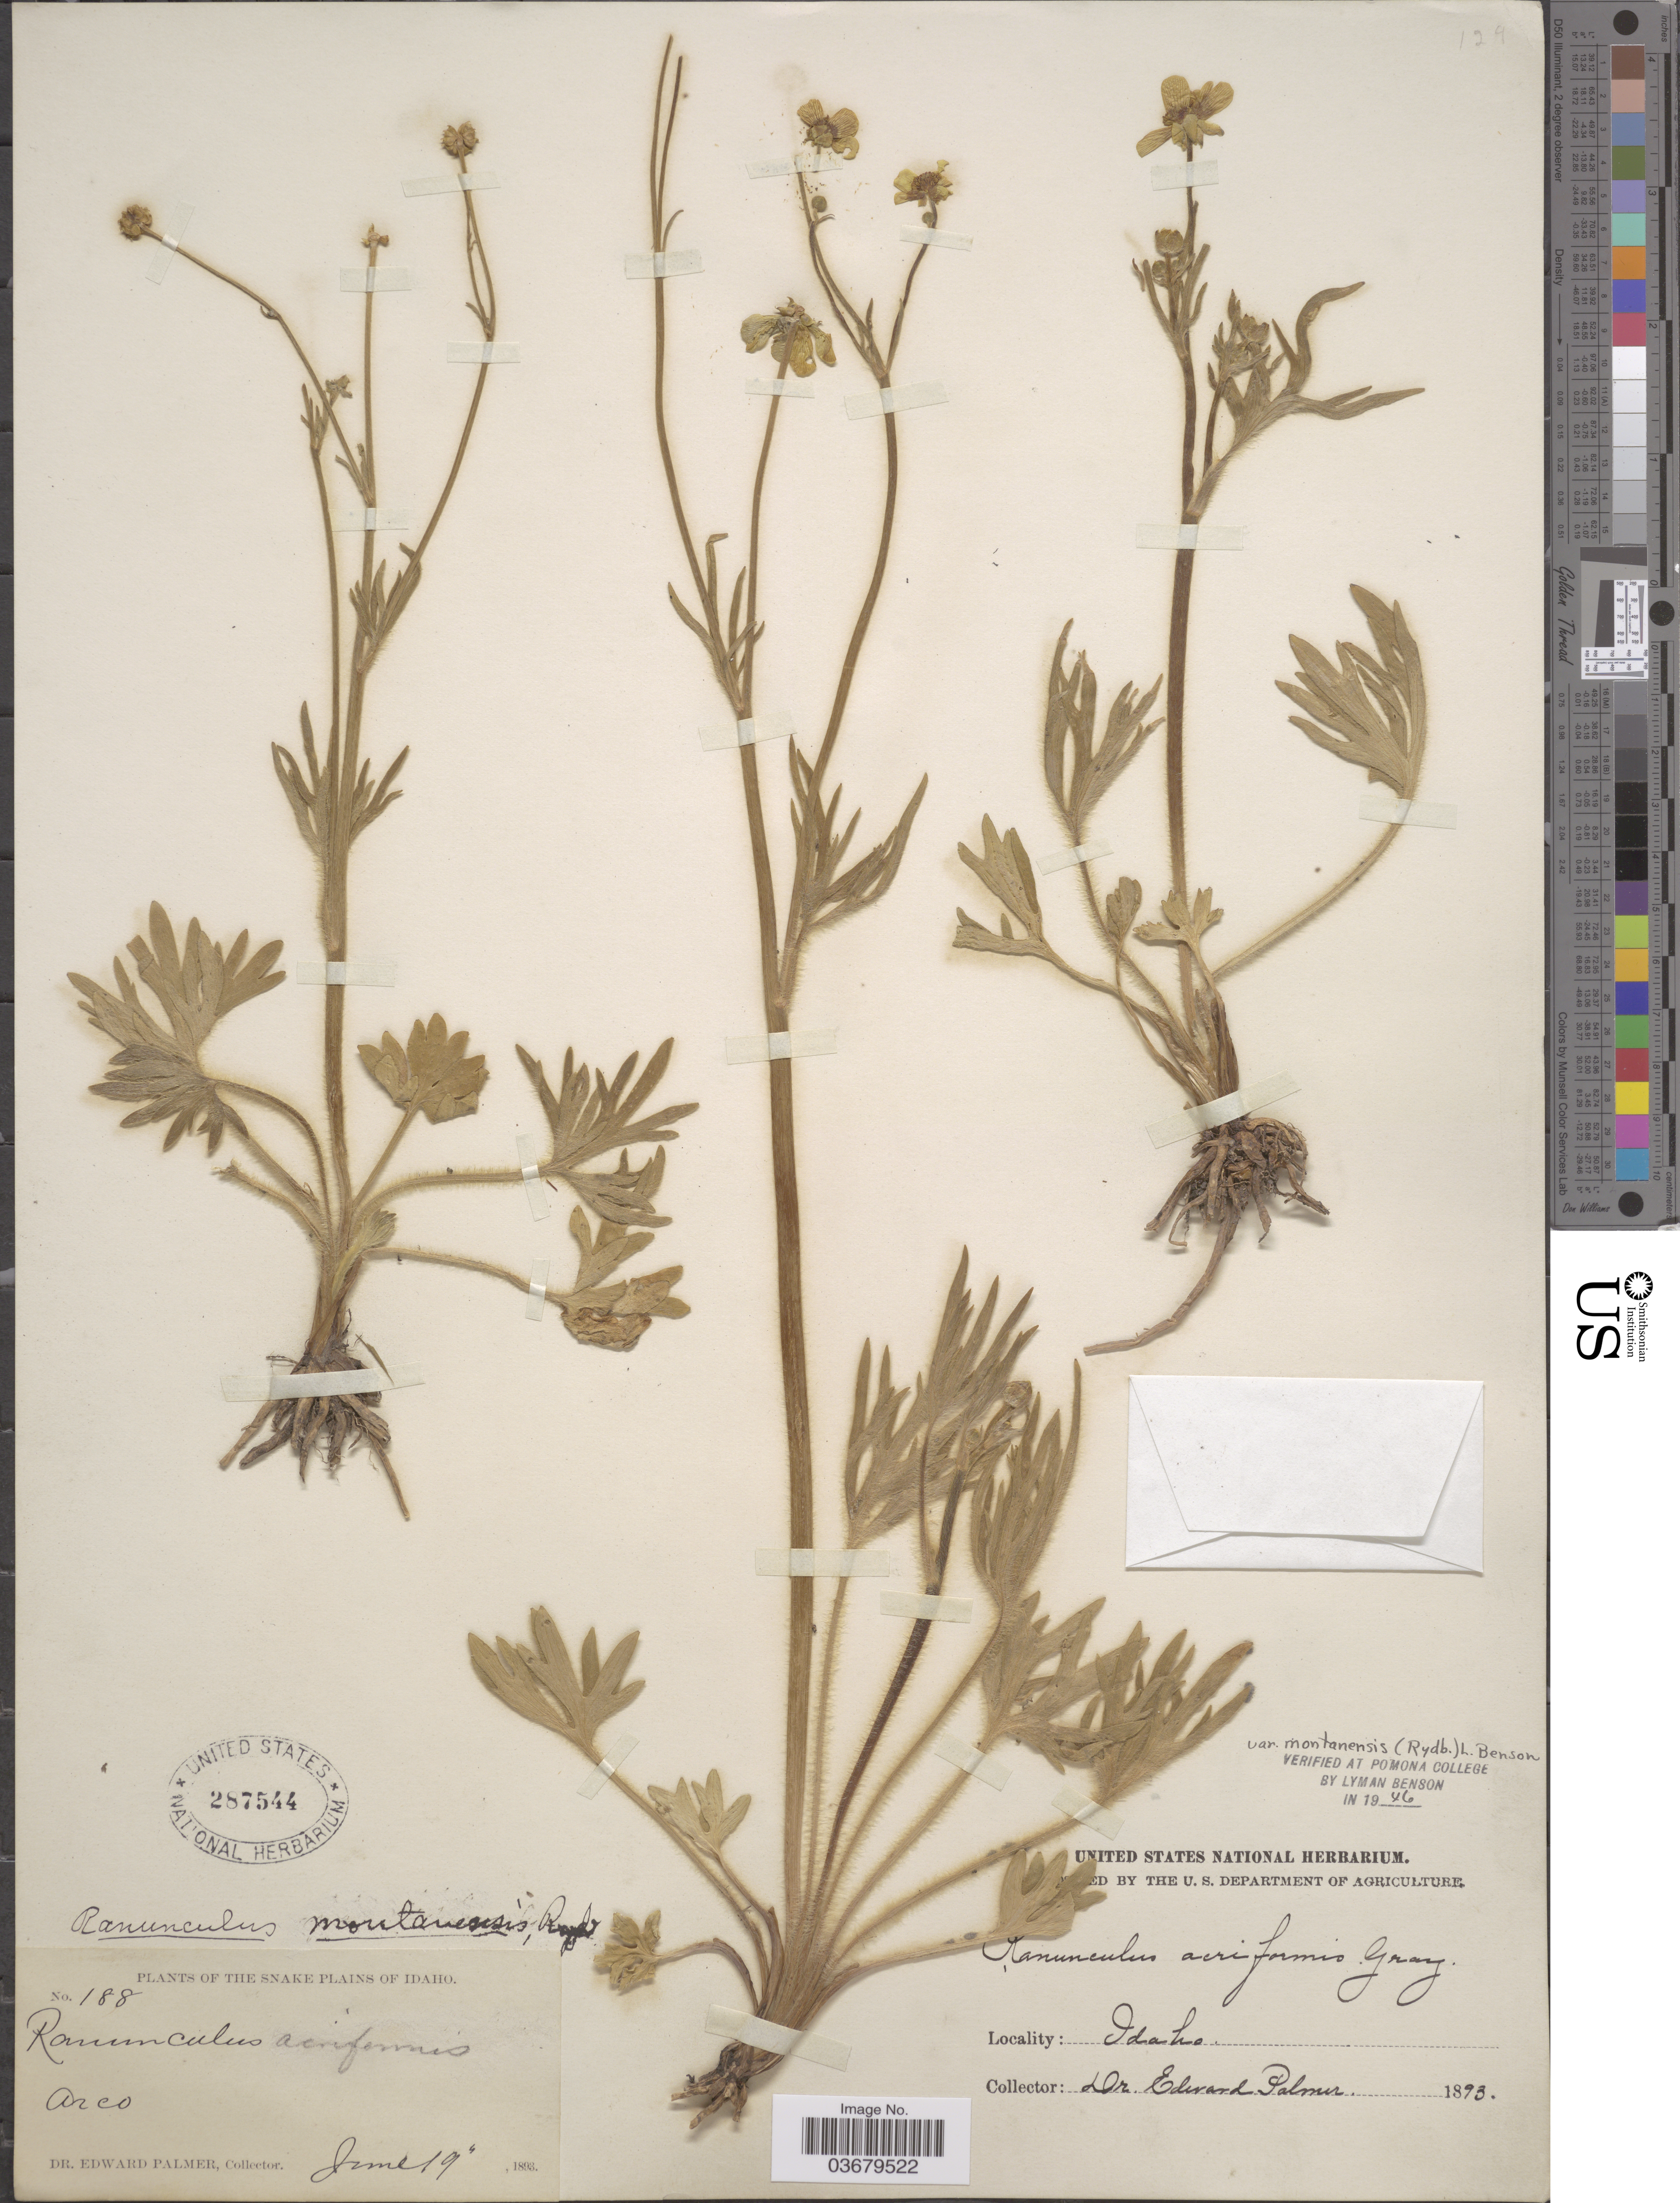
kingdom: Plantae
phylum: Tracheophyta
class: Magnoliopsida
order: Ranunculales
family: Ranunculaceae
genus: Ranunculus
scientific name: Ranunculus acriformis var. montanensis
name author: (Rydb.) L.D. Benson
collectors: E. Palmer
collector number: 188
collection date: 1893-06-19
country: United States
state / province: Idaho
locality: The Snake Plains of Idaho. Arco.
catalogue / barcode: US 287544